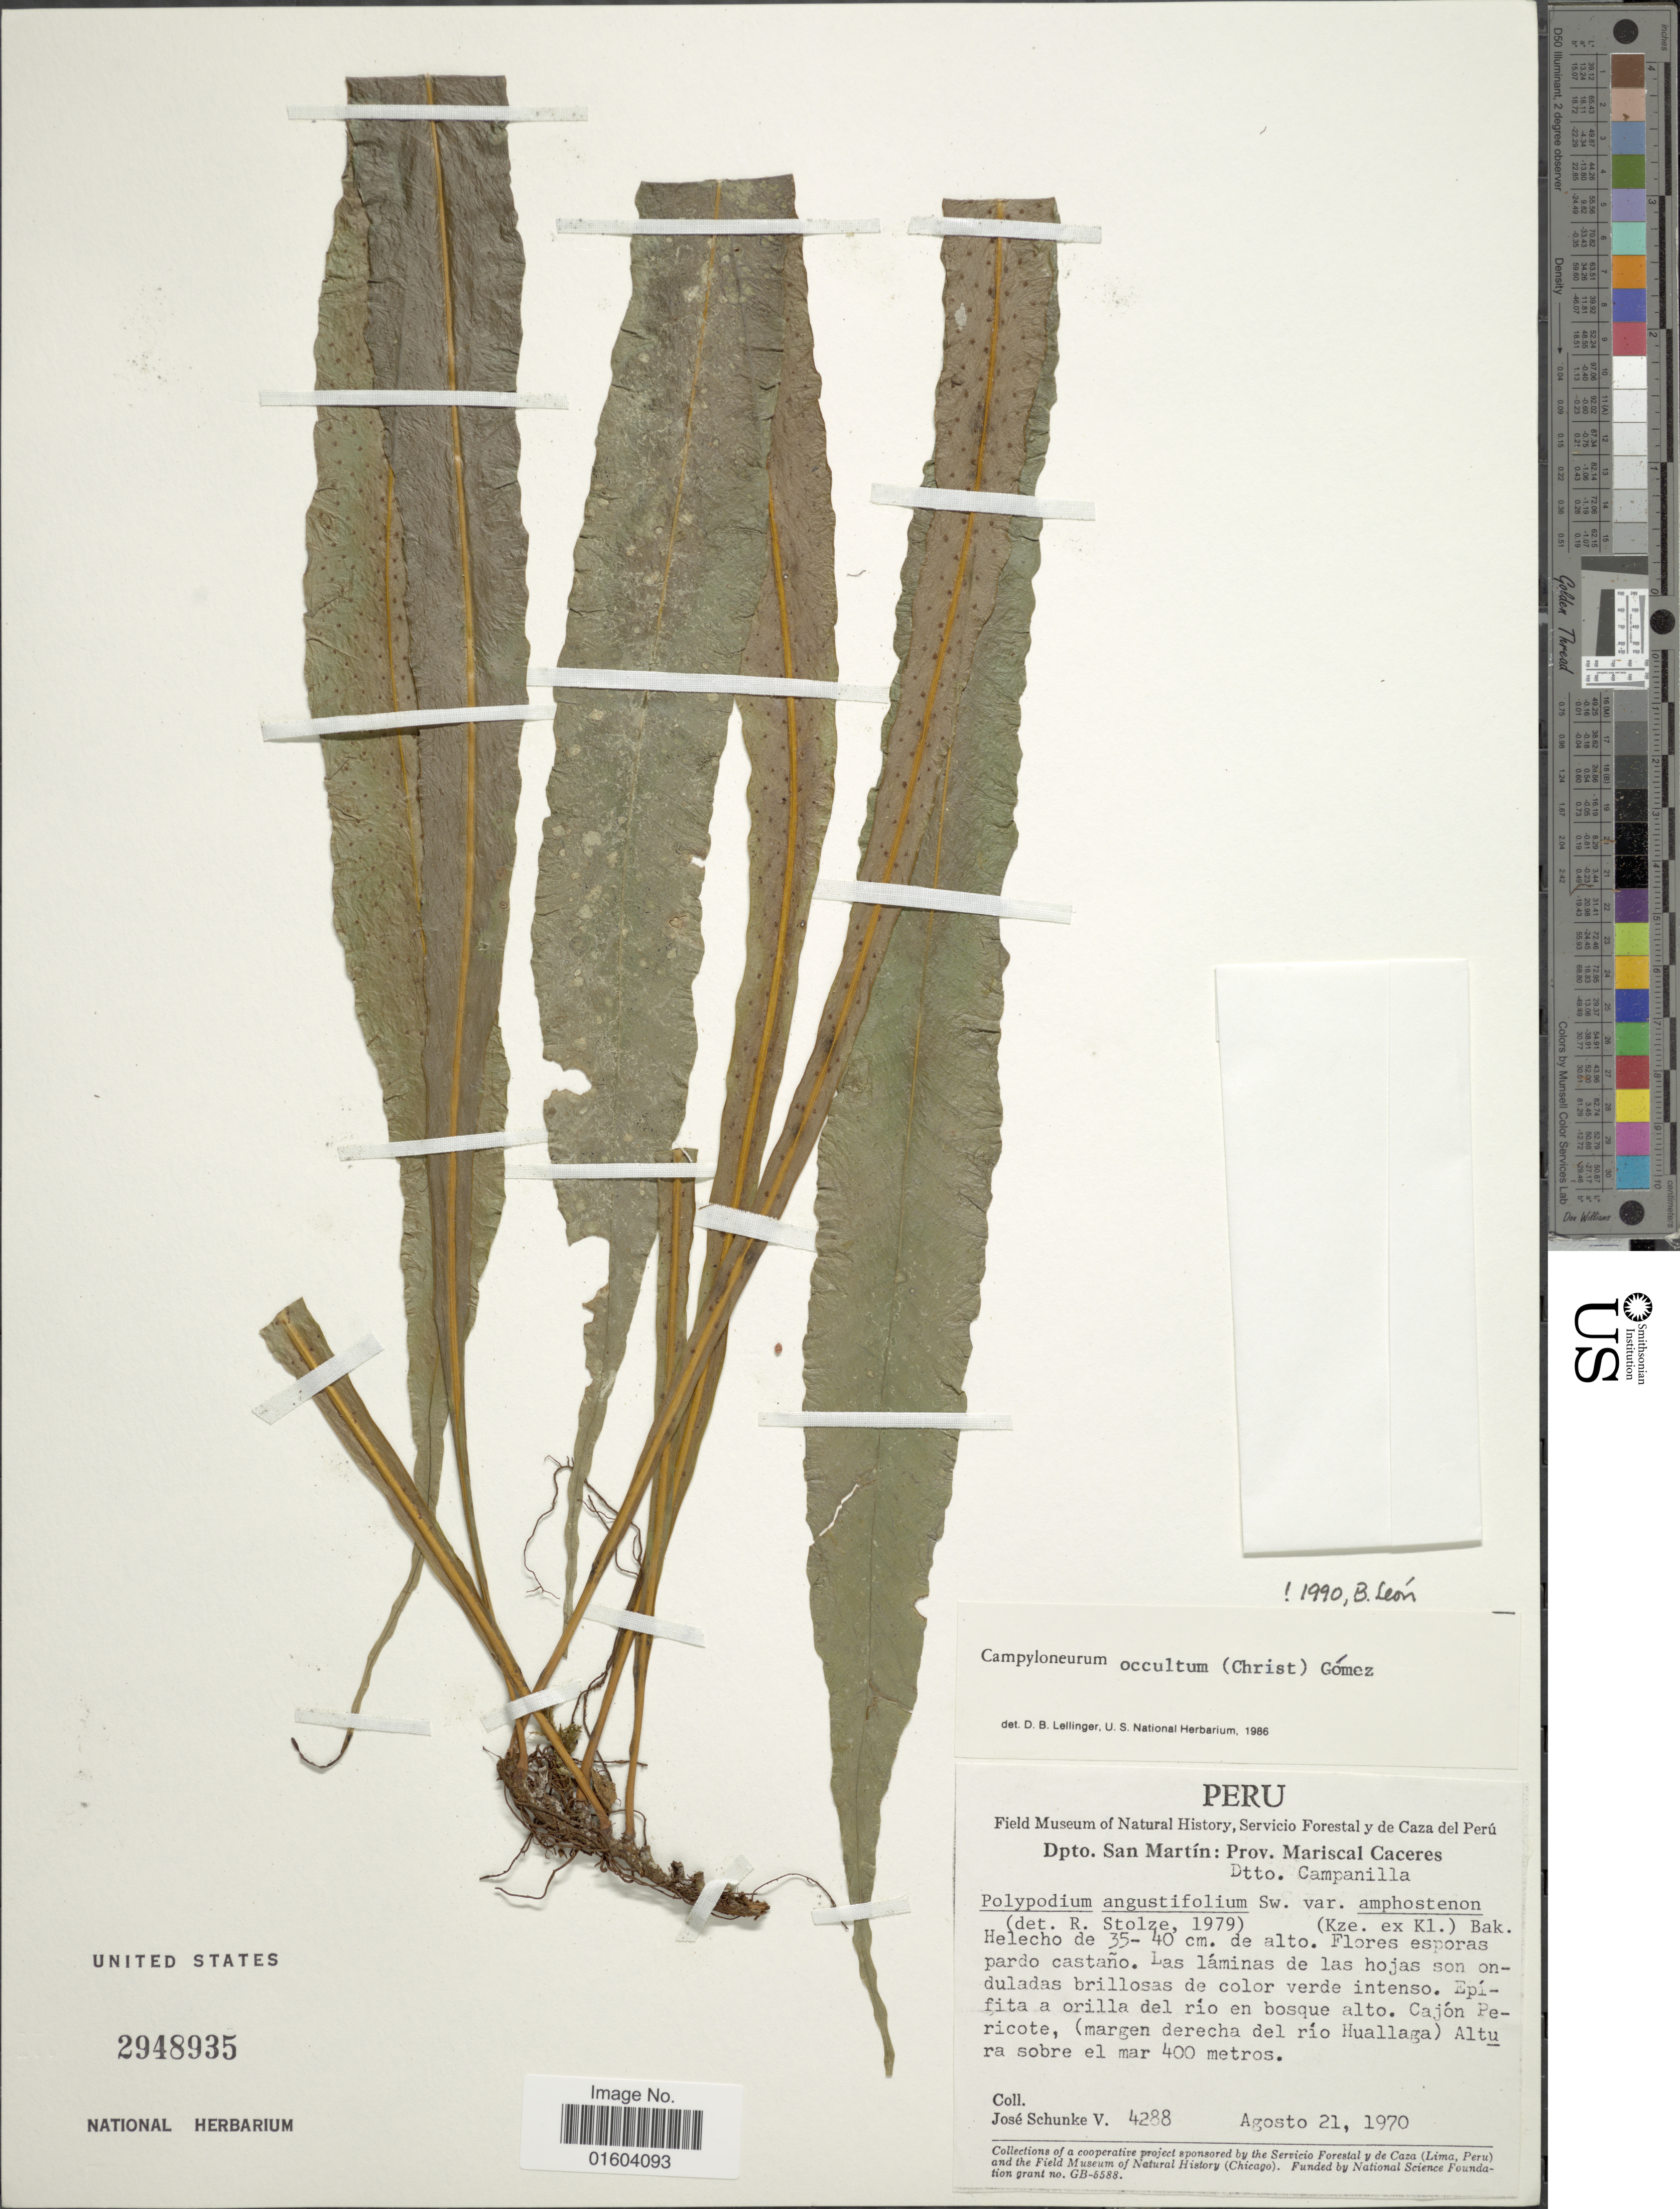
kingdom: Plantae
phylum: Tracheophyta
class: Polypodiopsida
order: Polypodiales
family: Polypodiaceae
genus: Campyloneurum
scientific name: Campyloneurum aphanophlebium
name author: (Kunze) T. Moore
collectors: J. Schunke Vigo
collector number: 4288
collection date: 1970-08-21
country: Peru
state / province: San Martín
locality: Peru, Dpto. San Martin: Prov. Mariscal Caceres, Dtto. Campanilla. Las laminas de las hojas son onduladas brillosas de color verde intenso. Canjon Pericote, (margem derecha del rio Huallaga).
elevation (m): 400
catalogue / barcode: US 2948935